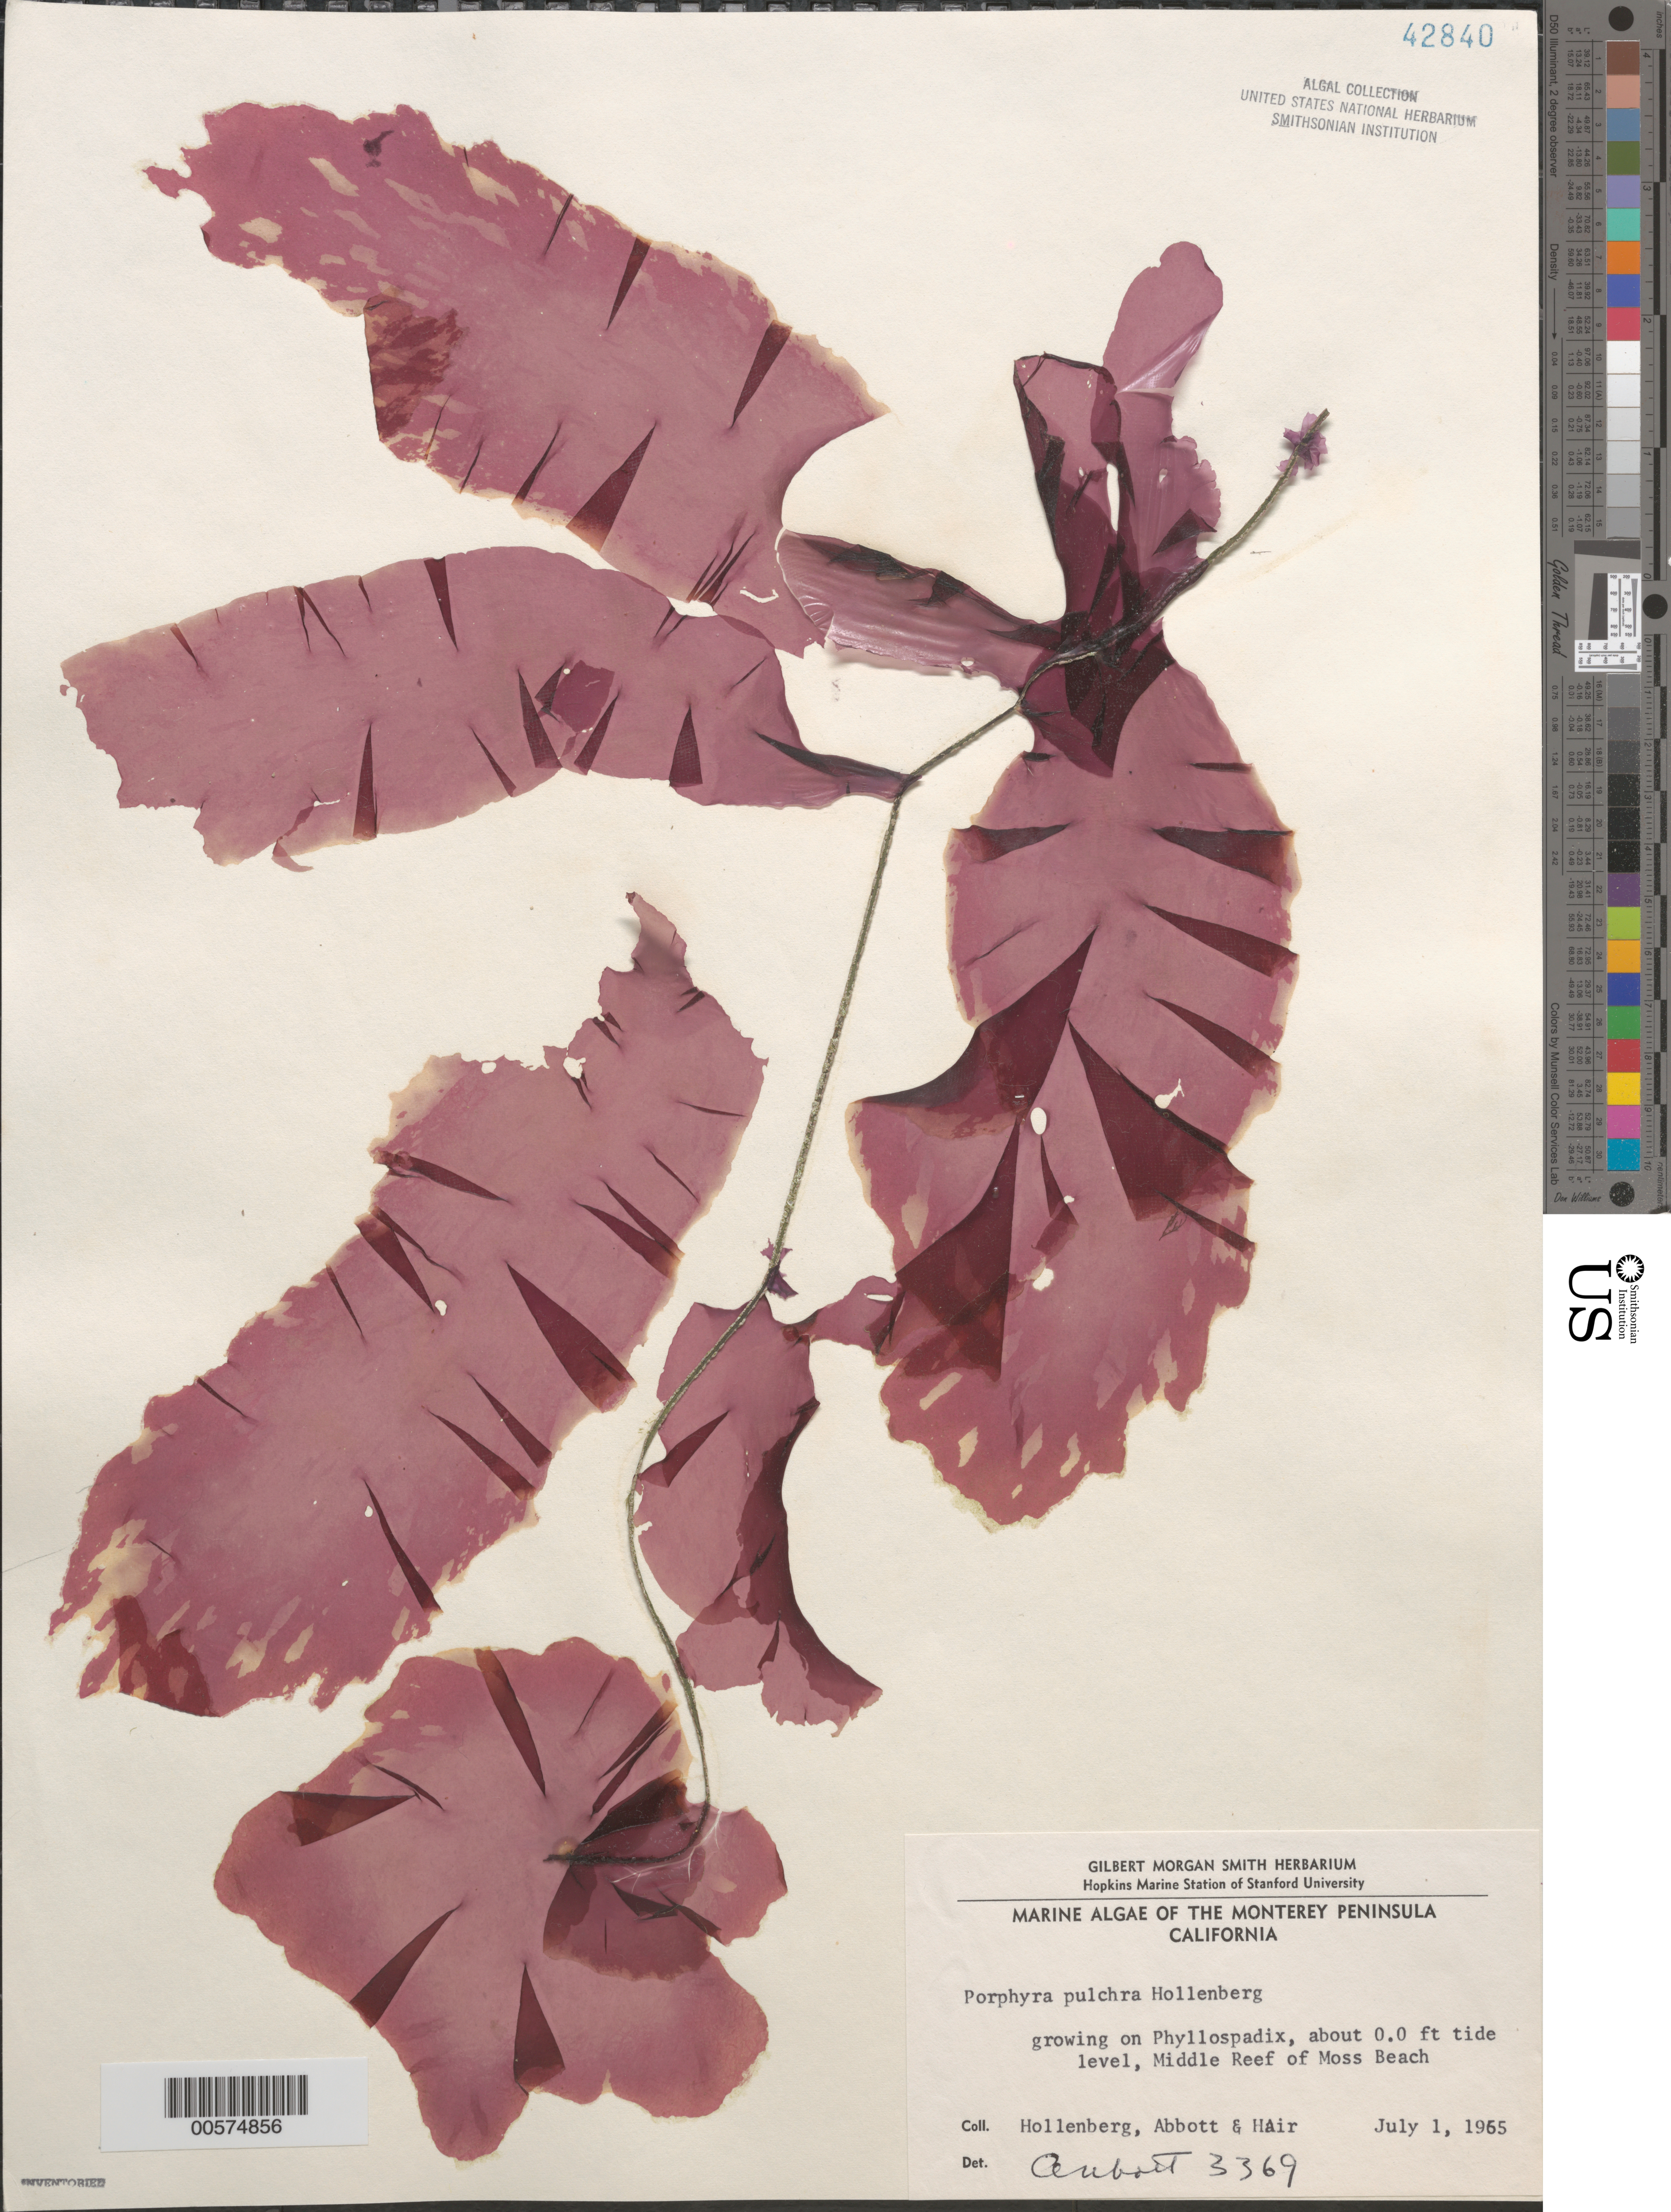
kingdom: Plantae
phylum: Rhodophyta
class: Bangiophyceae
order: Bangiales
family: Bangiaceae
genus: Porphyra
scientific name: Porphyra pulchra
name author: Hollenb. in G.M. Sm. & Hollenb.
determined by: Abbott, Isabella A.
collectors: G. Hollenberg, I. A. Abbott & L. Hair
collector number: IAA 3369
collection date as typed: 01 Jul 1965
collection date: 1965-07-01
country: United States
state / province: California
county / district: Monterey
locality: Middle Reef of Moss Beach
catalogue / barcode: US 42840